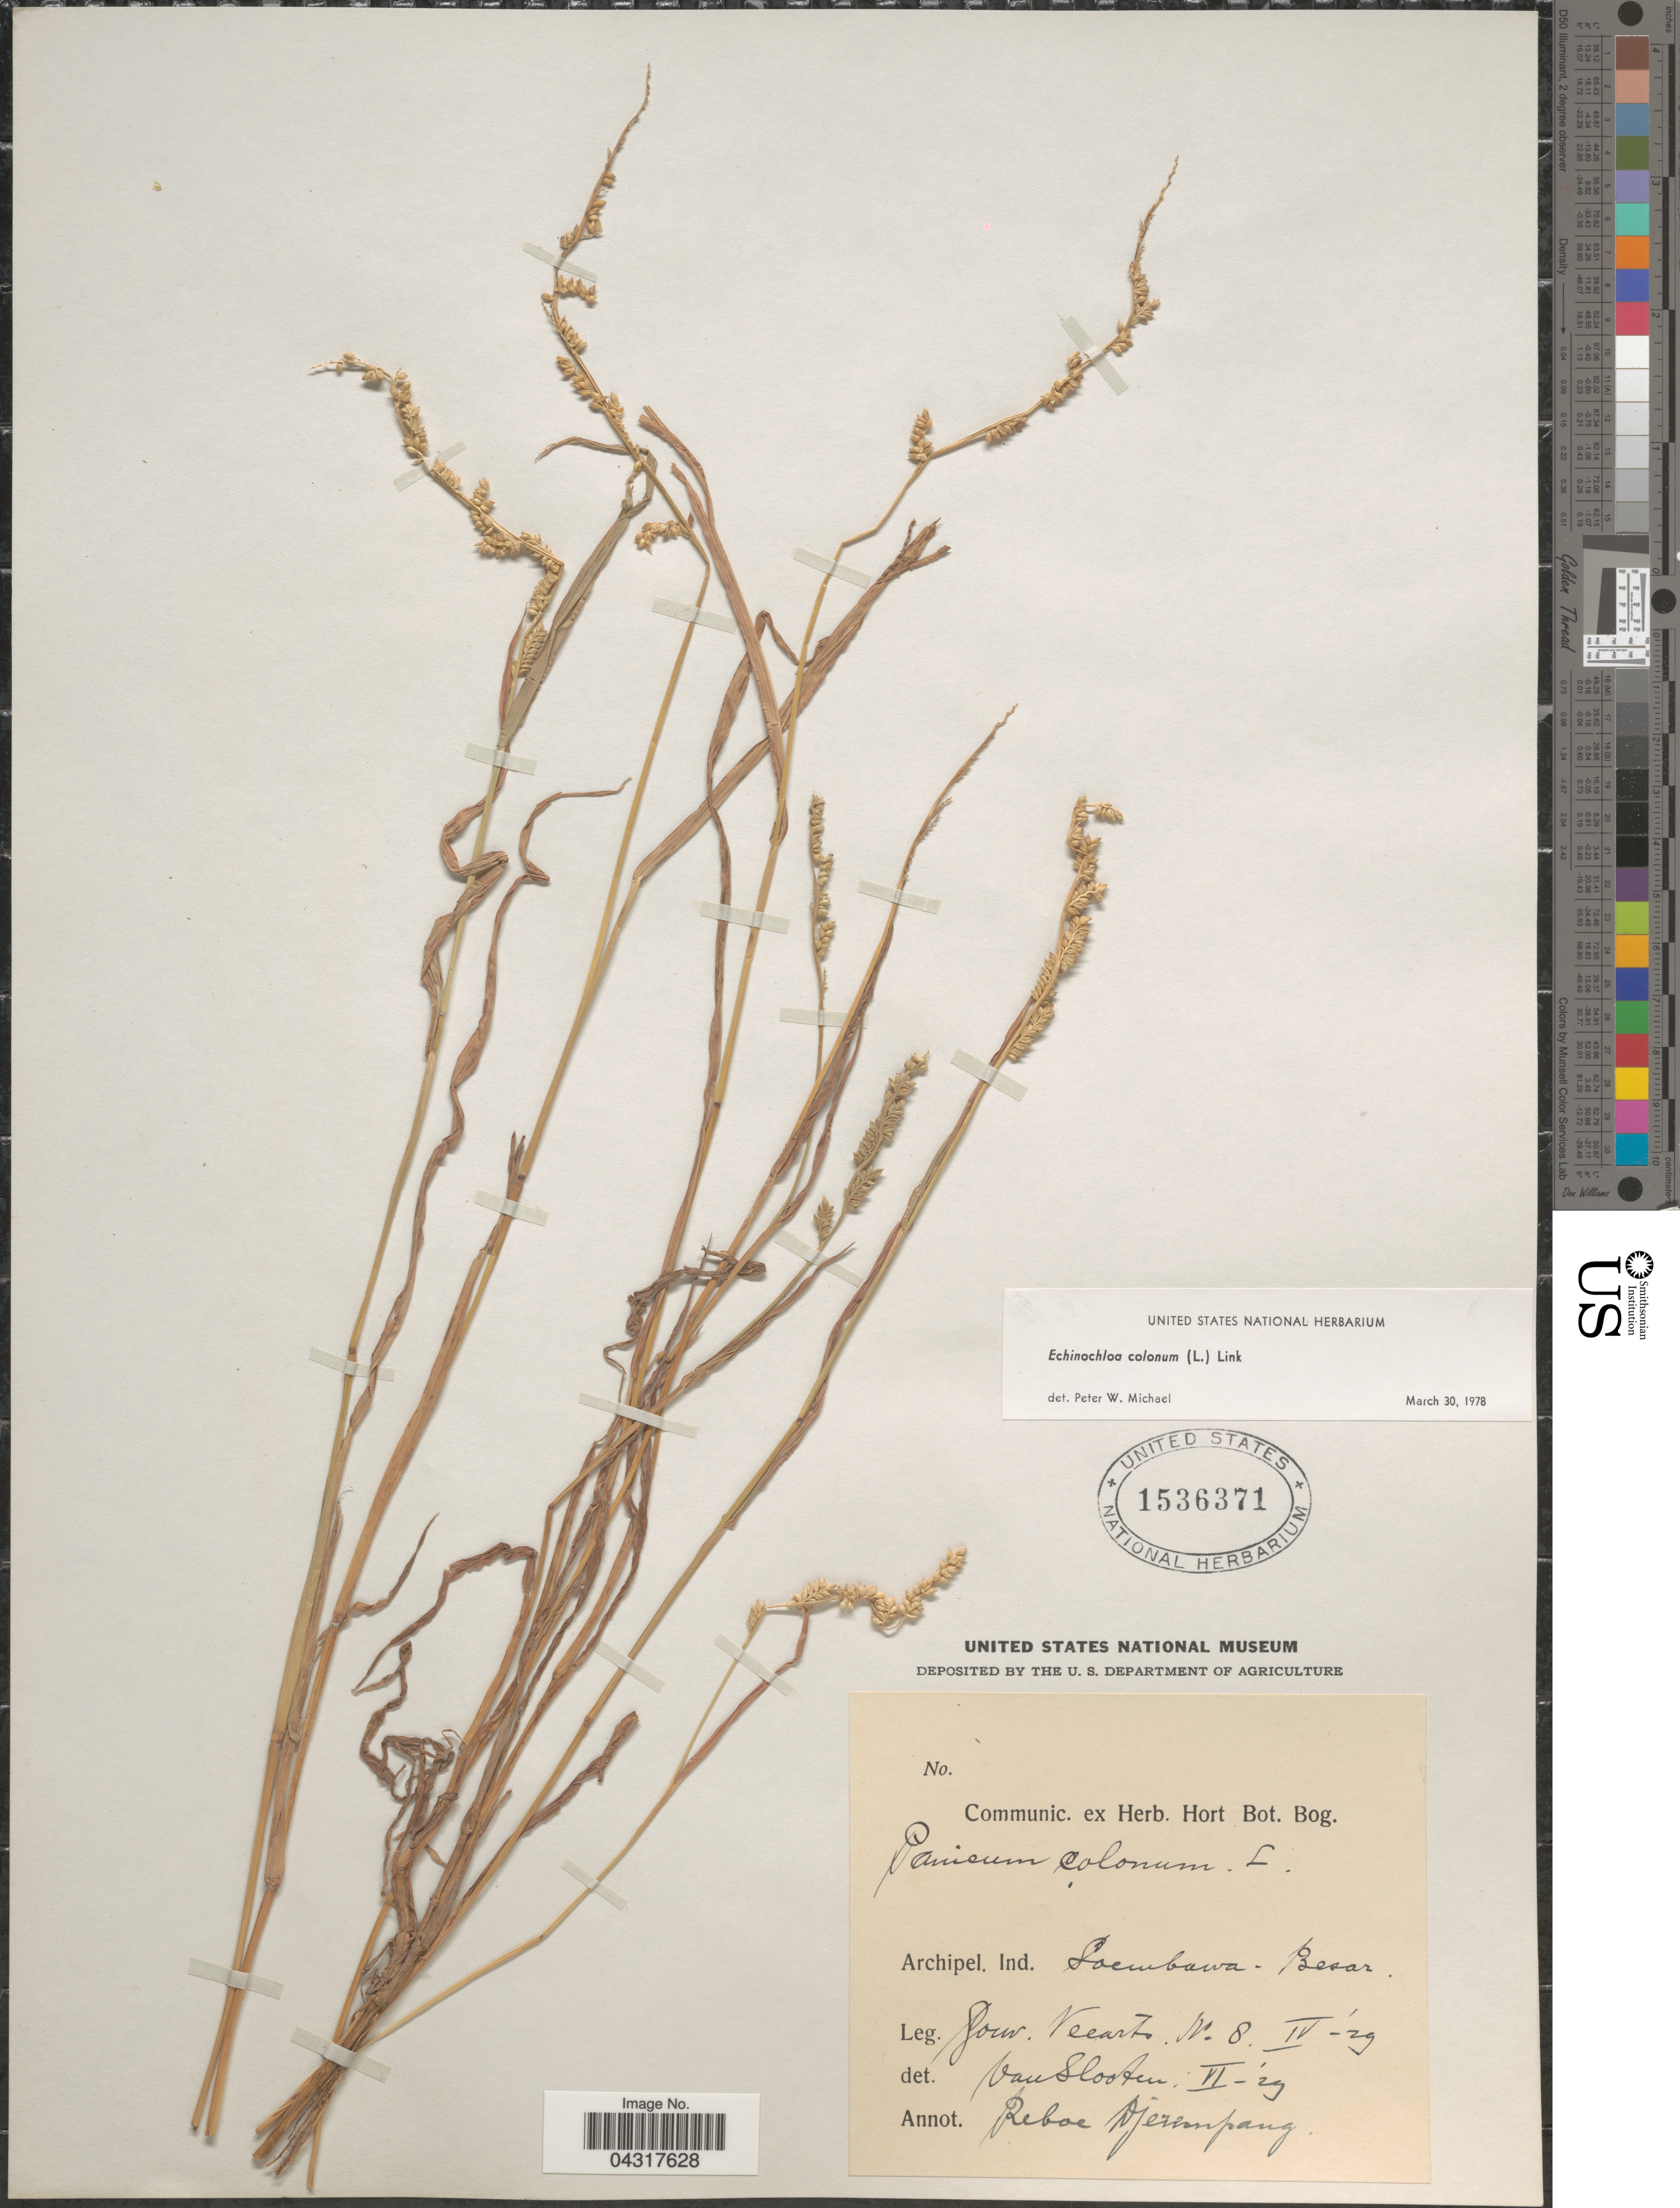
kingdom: Plantae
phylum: Tracheophyta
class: Liliopsida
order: Poales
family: Poaceae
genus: Echinochloa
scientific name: Echinochloa colona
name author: (L.) Link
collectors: Gouv. Veearts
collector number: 8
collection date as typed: Transcribed d/m/y: /4/29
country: Indonesia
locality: Archipel. Ind. Soembawa- Besar.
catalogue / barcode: US 1536371